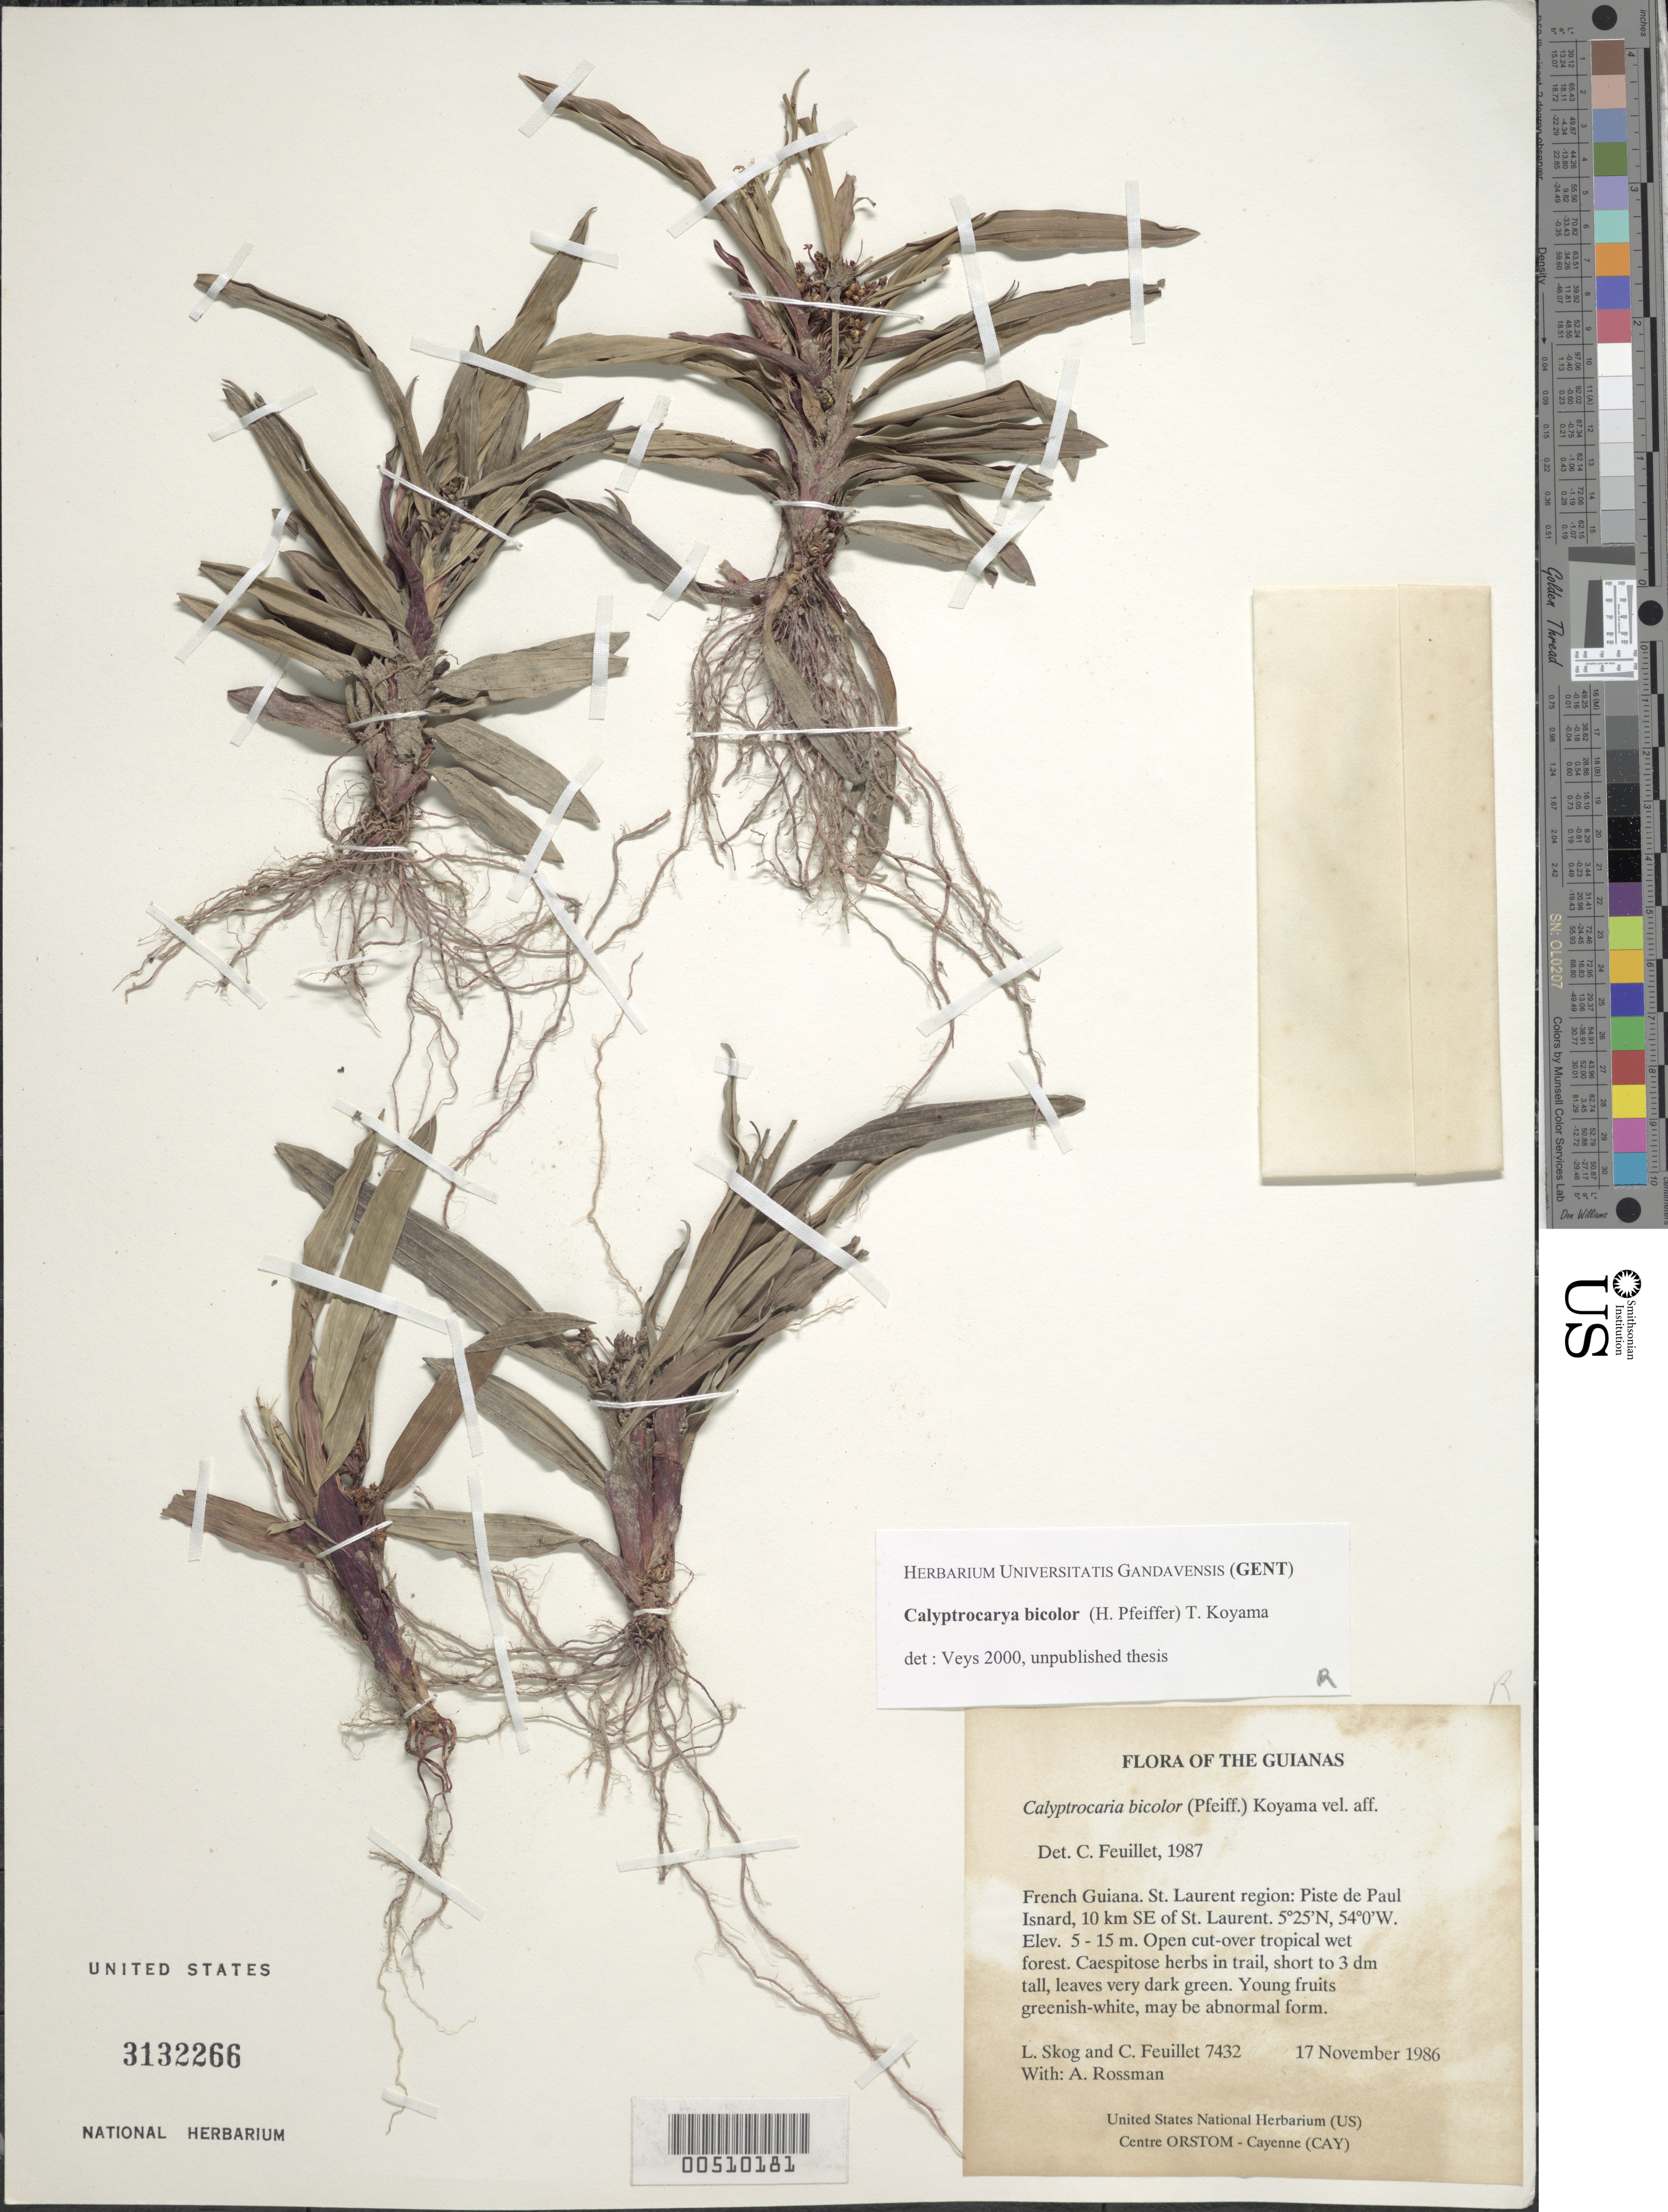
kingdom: Plantae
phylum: Tracheophyta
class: Liliopsida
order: Poales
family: Cyperaceae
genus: Calyptrocarya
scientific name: Calyptrocarya bicolor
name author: (H. Pfeiff.) T. Koyama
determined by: Feuillet, C.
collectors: L. E. Skog, C. Feuillet & A. Rossman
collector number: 7432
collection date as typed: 17 Nov 1986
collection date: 1986-11-17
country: French Guiana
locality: St. Laurent Region, Piste de Paul Isnard, 10 km SE of St. Laurent.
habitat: Open, cut-over tropical wet forest along trail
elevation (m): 5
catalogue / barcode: US 3132266